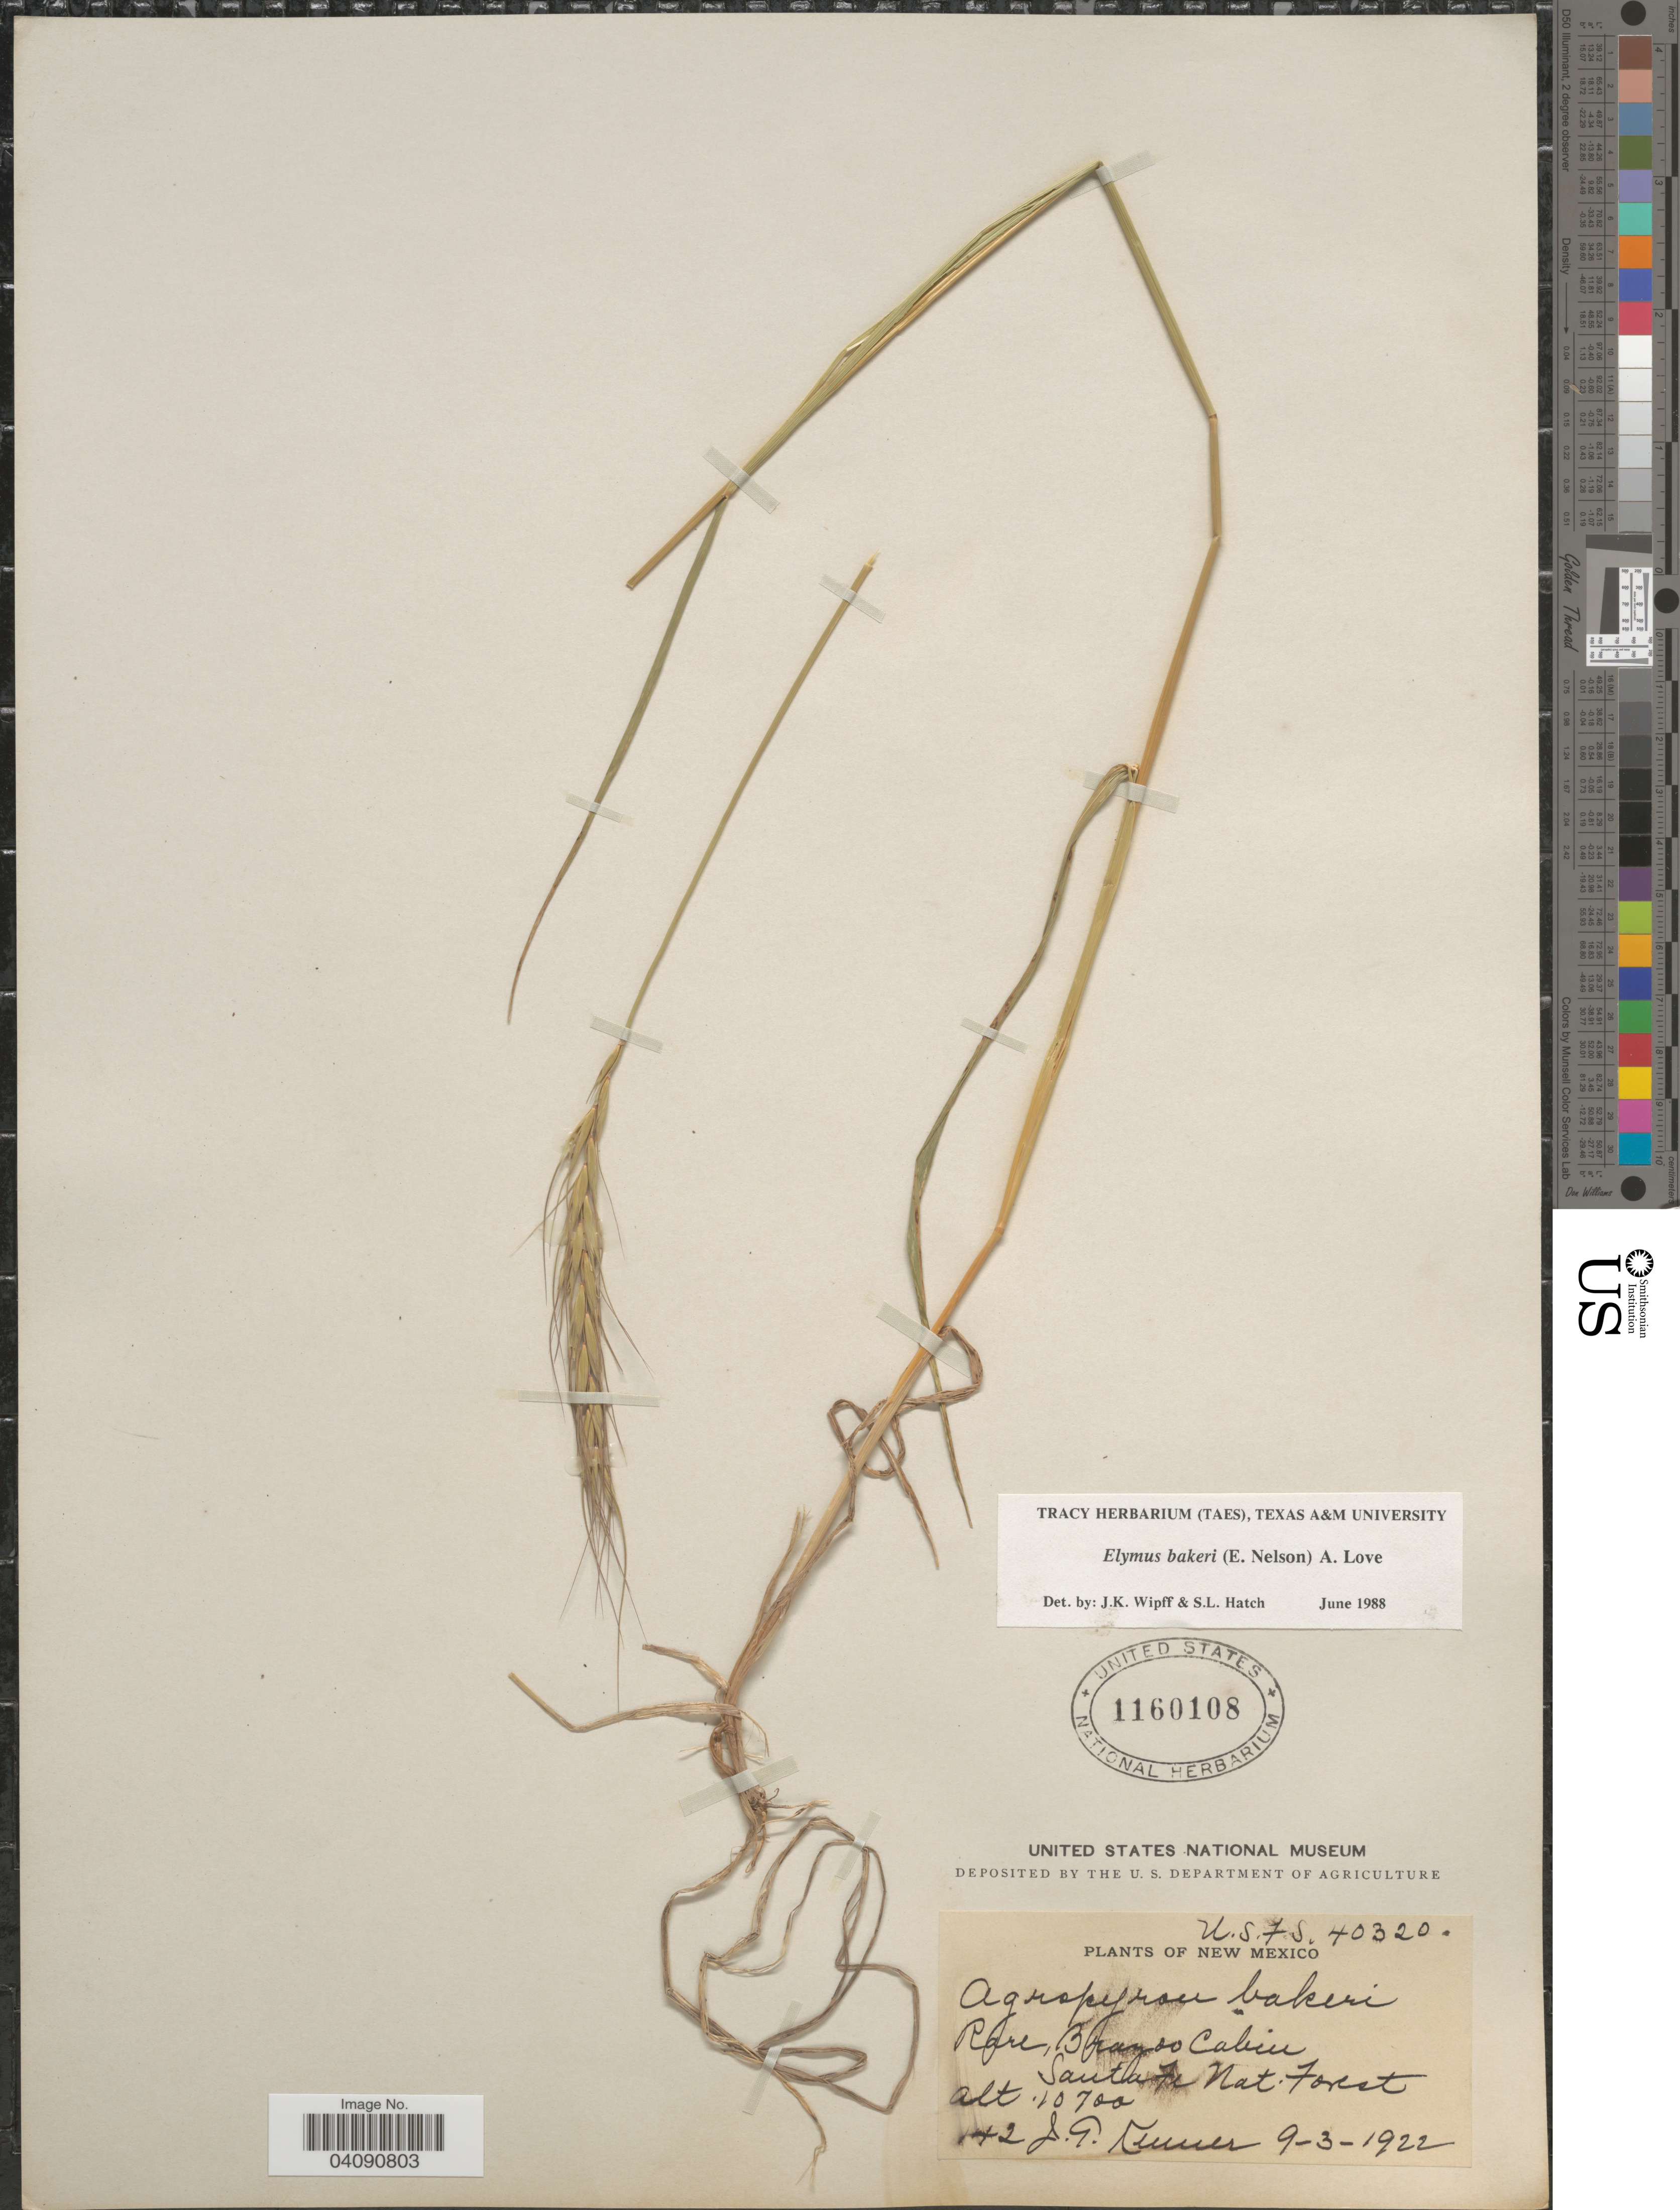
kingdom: Plantae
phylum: Tracheophyta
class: Liliopsida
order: Poales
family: Poaceae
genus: Elymus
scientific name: Elymus bakeri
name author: (E.E. Nelson) Á. Löve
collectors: F. Renner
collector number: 142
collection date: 1922-09-03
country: United States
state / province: New Mexico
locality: Rare, Braydo Cabin, Santa Fe Nat. Forest.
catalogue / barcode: US 1160108